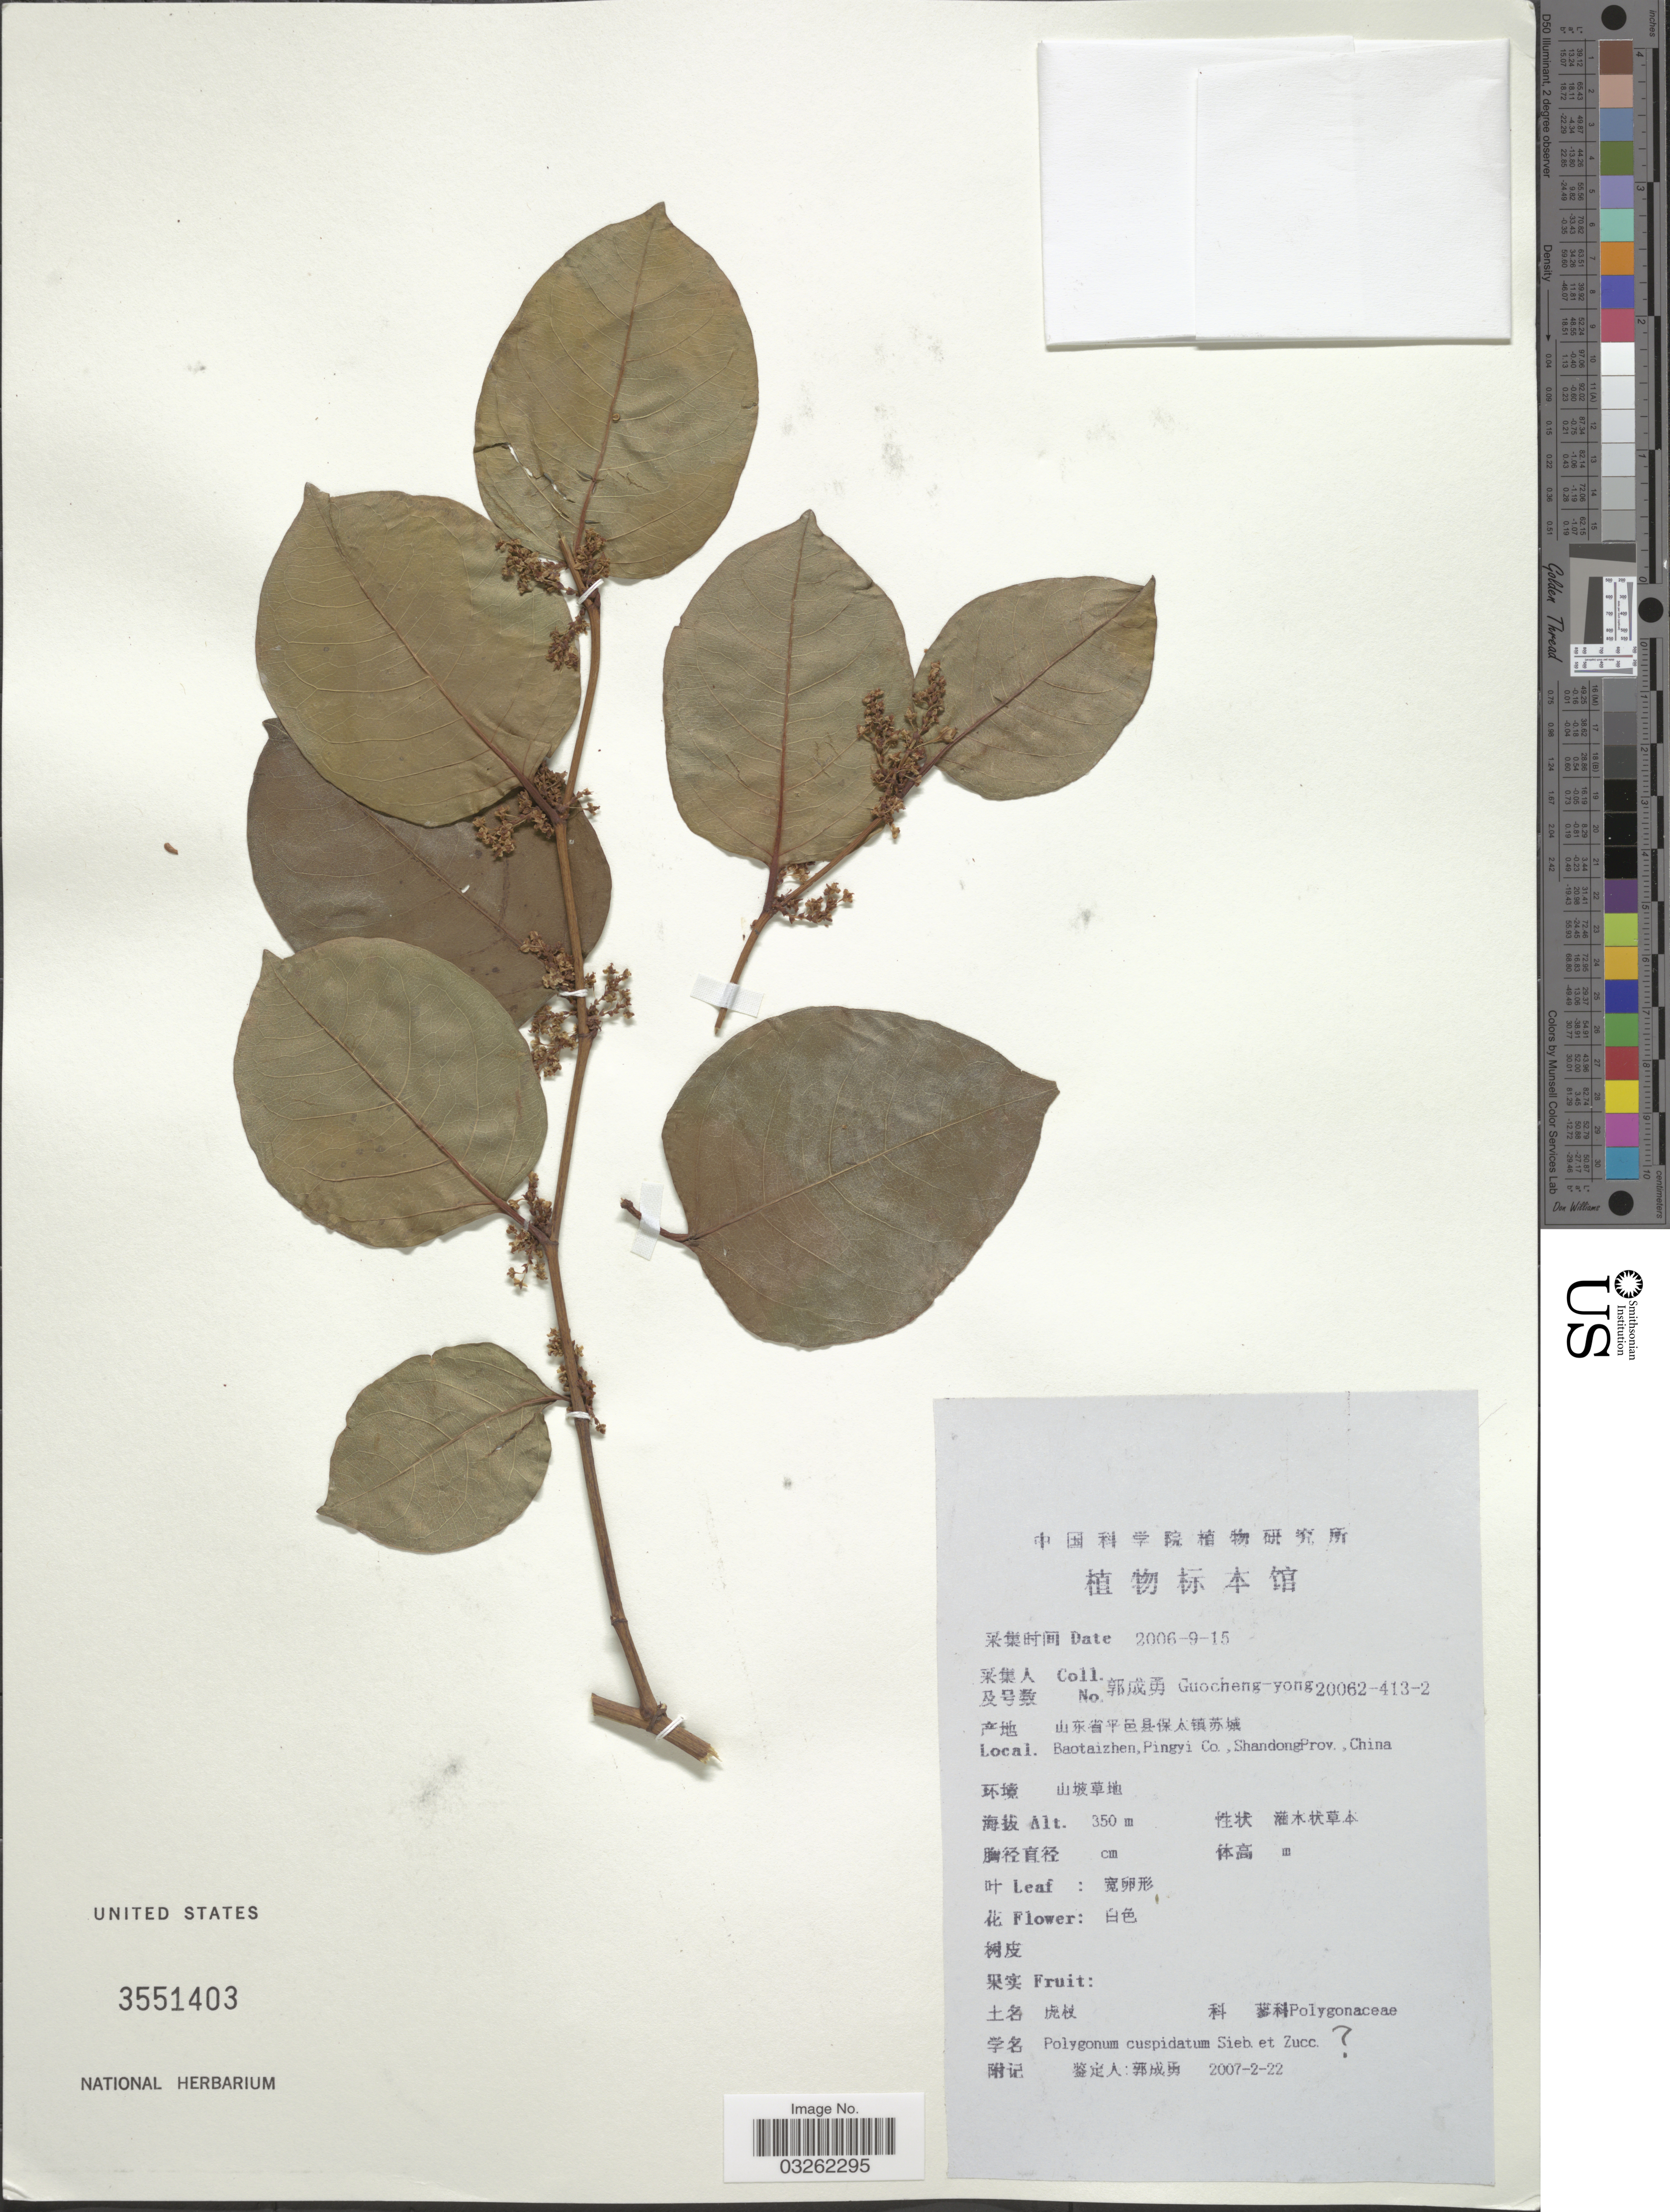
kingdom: Plantae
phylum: Tracheophyta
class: Magnoliopsida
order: Caryophyllales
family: Polygonaceae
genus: Reynoutria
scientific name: Reynoutria sp.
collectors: Guo cheng-yong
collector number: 20062-413-2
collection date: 2006-09-15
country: China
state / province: Shandong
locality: Baotaizhen, Pingyi Co.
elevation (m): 350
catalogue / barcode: US 3551403